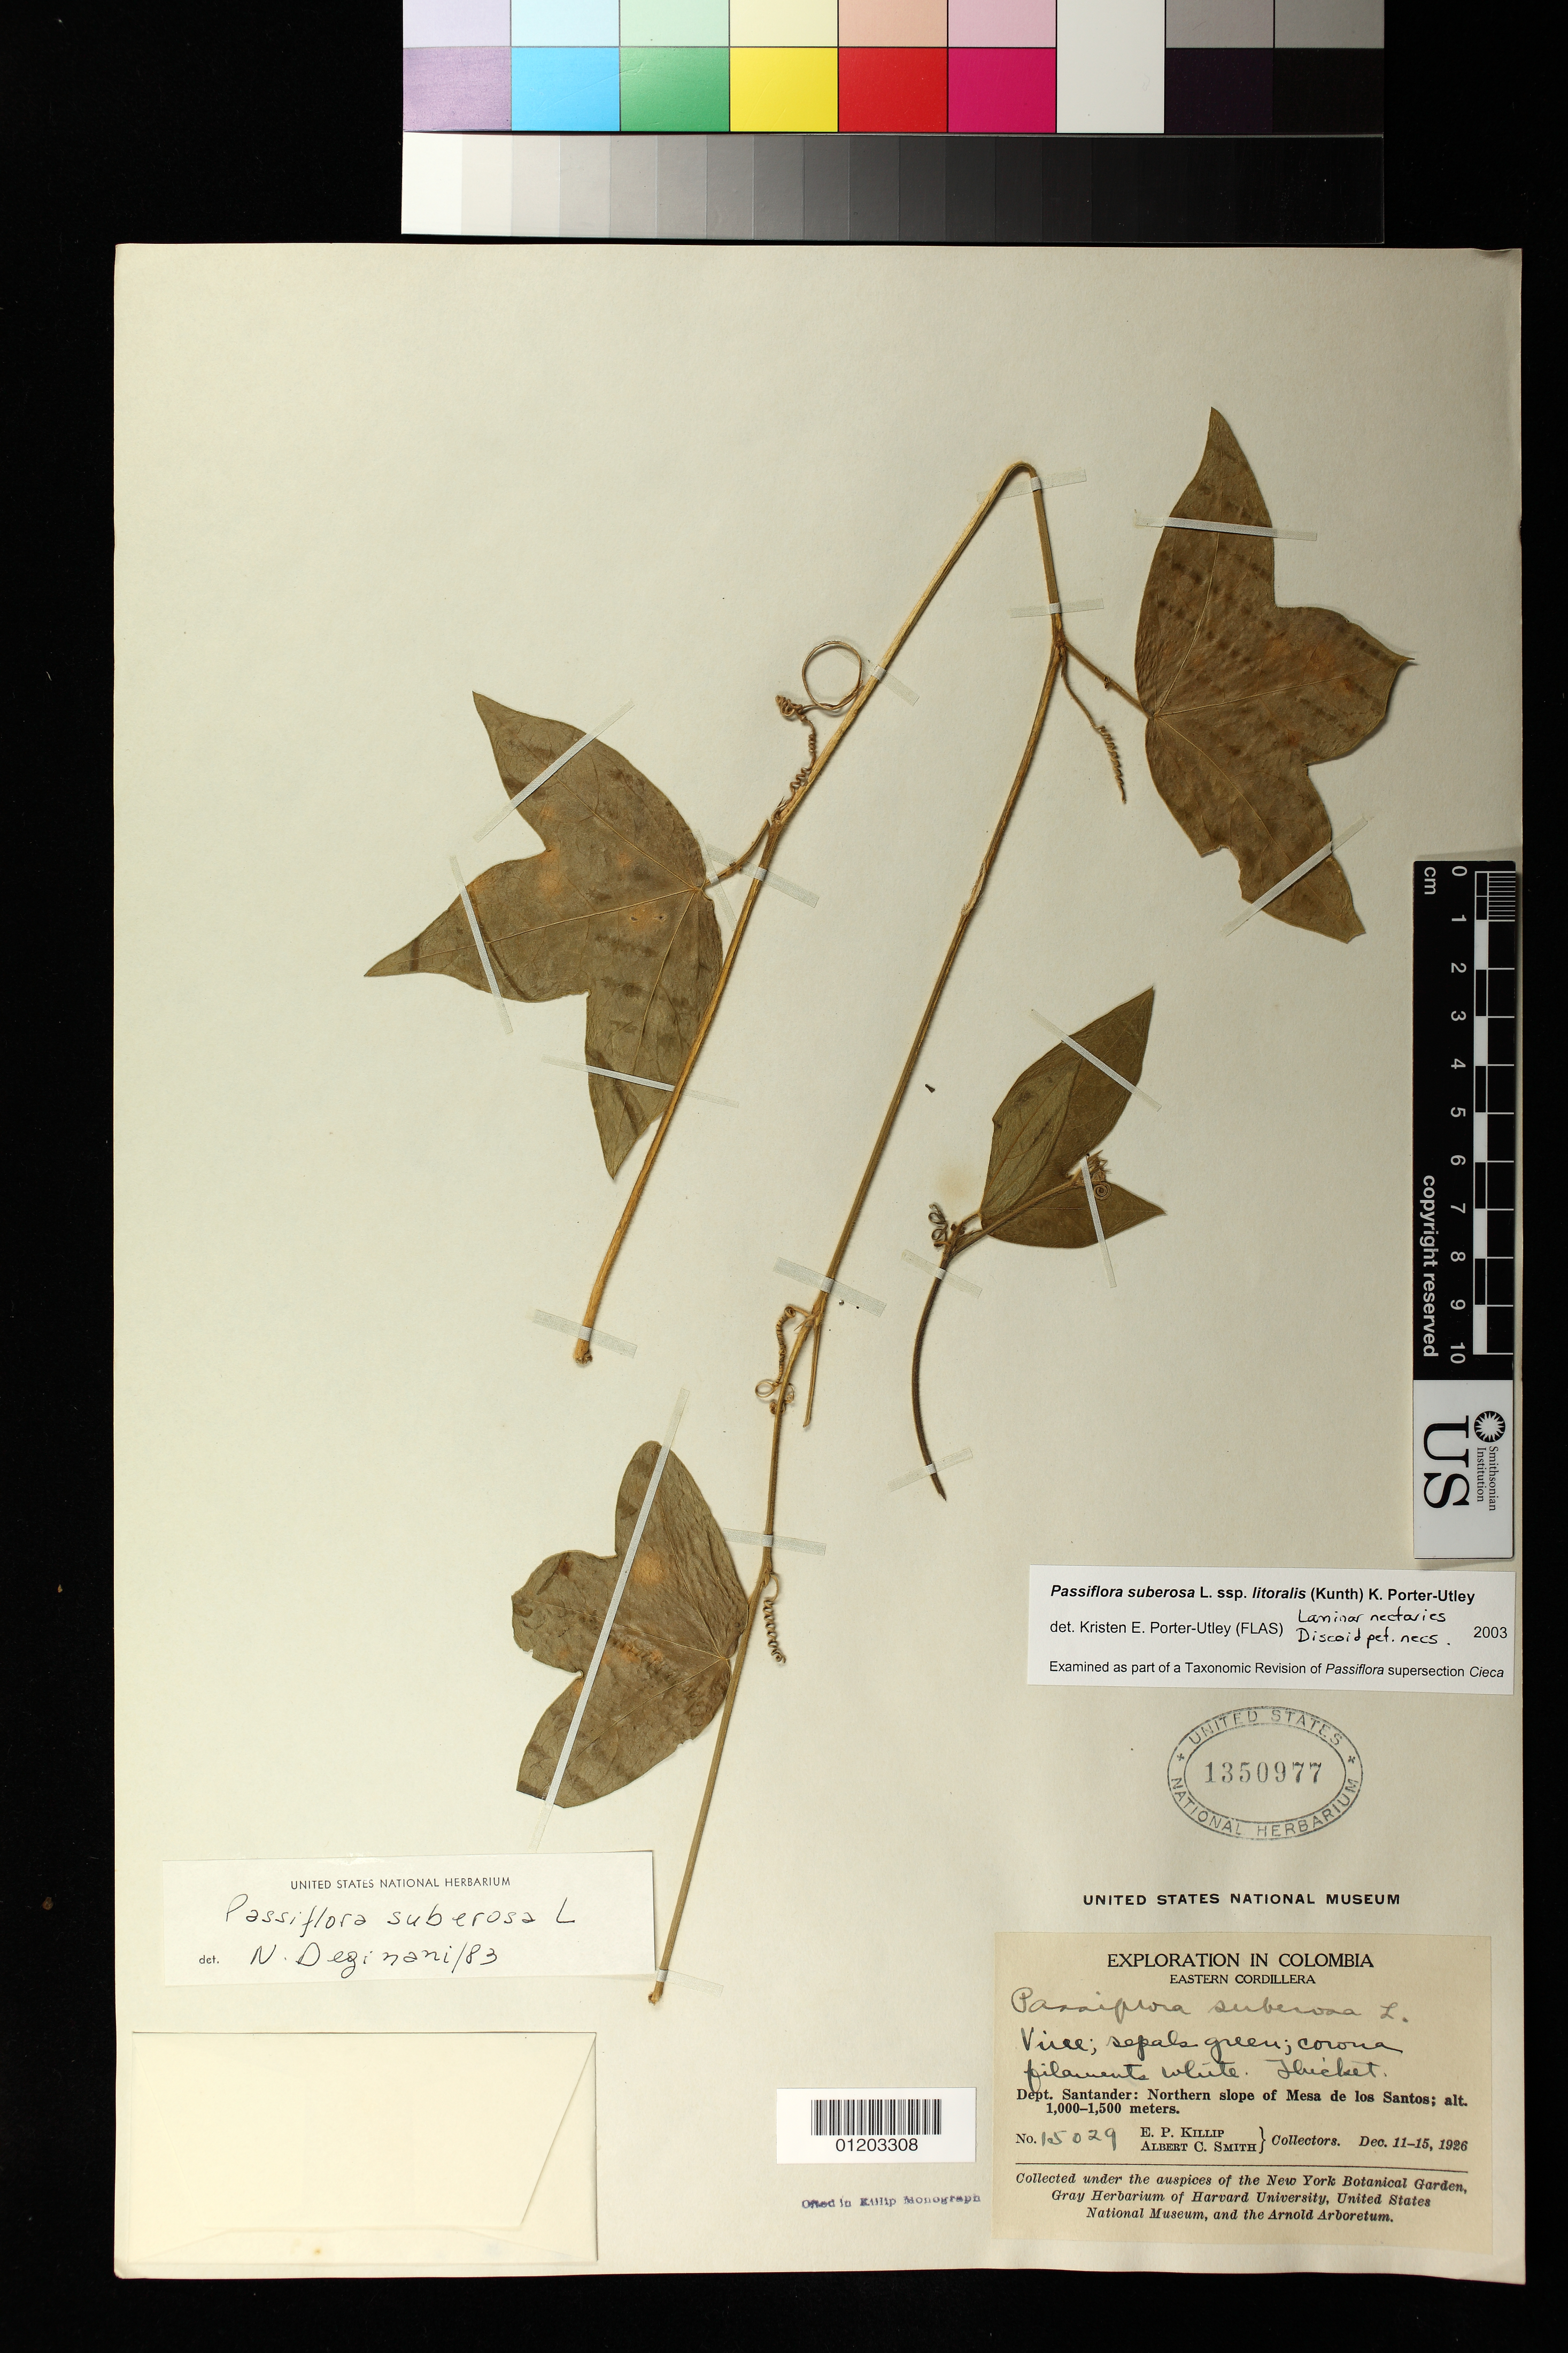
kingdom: Plantae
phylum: Tracheophyta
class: Magnoliopsida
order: Malpighiales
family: Passifloraceae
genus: Passiflora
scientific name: Passiflora suberosa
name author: L.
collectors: E. P. Killip & A. C. Smith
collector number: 15029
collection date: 1926-12-11/1926-12-15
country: Colombia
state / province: Santander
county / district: North Soto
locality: Northern slope of Mesa de los Santos.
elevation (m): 1000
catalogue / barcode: US 1350977